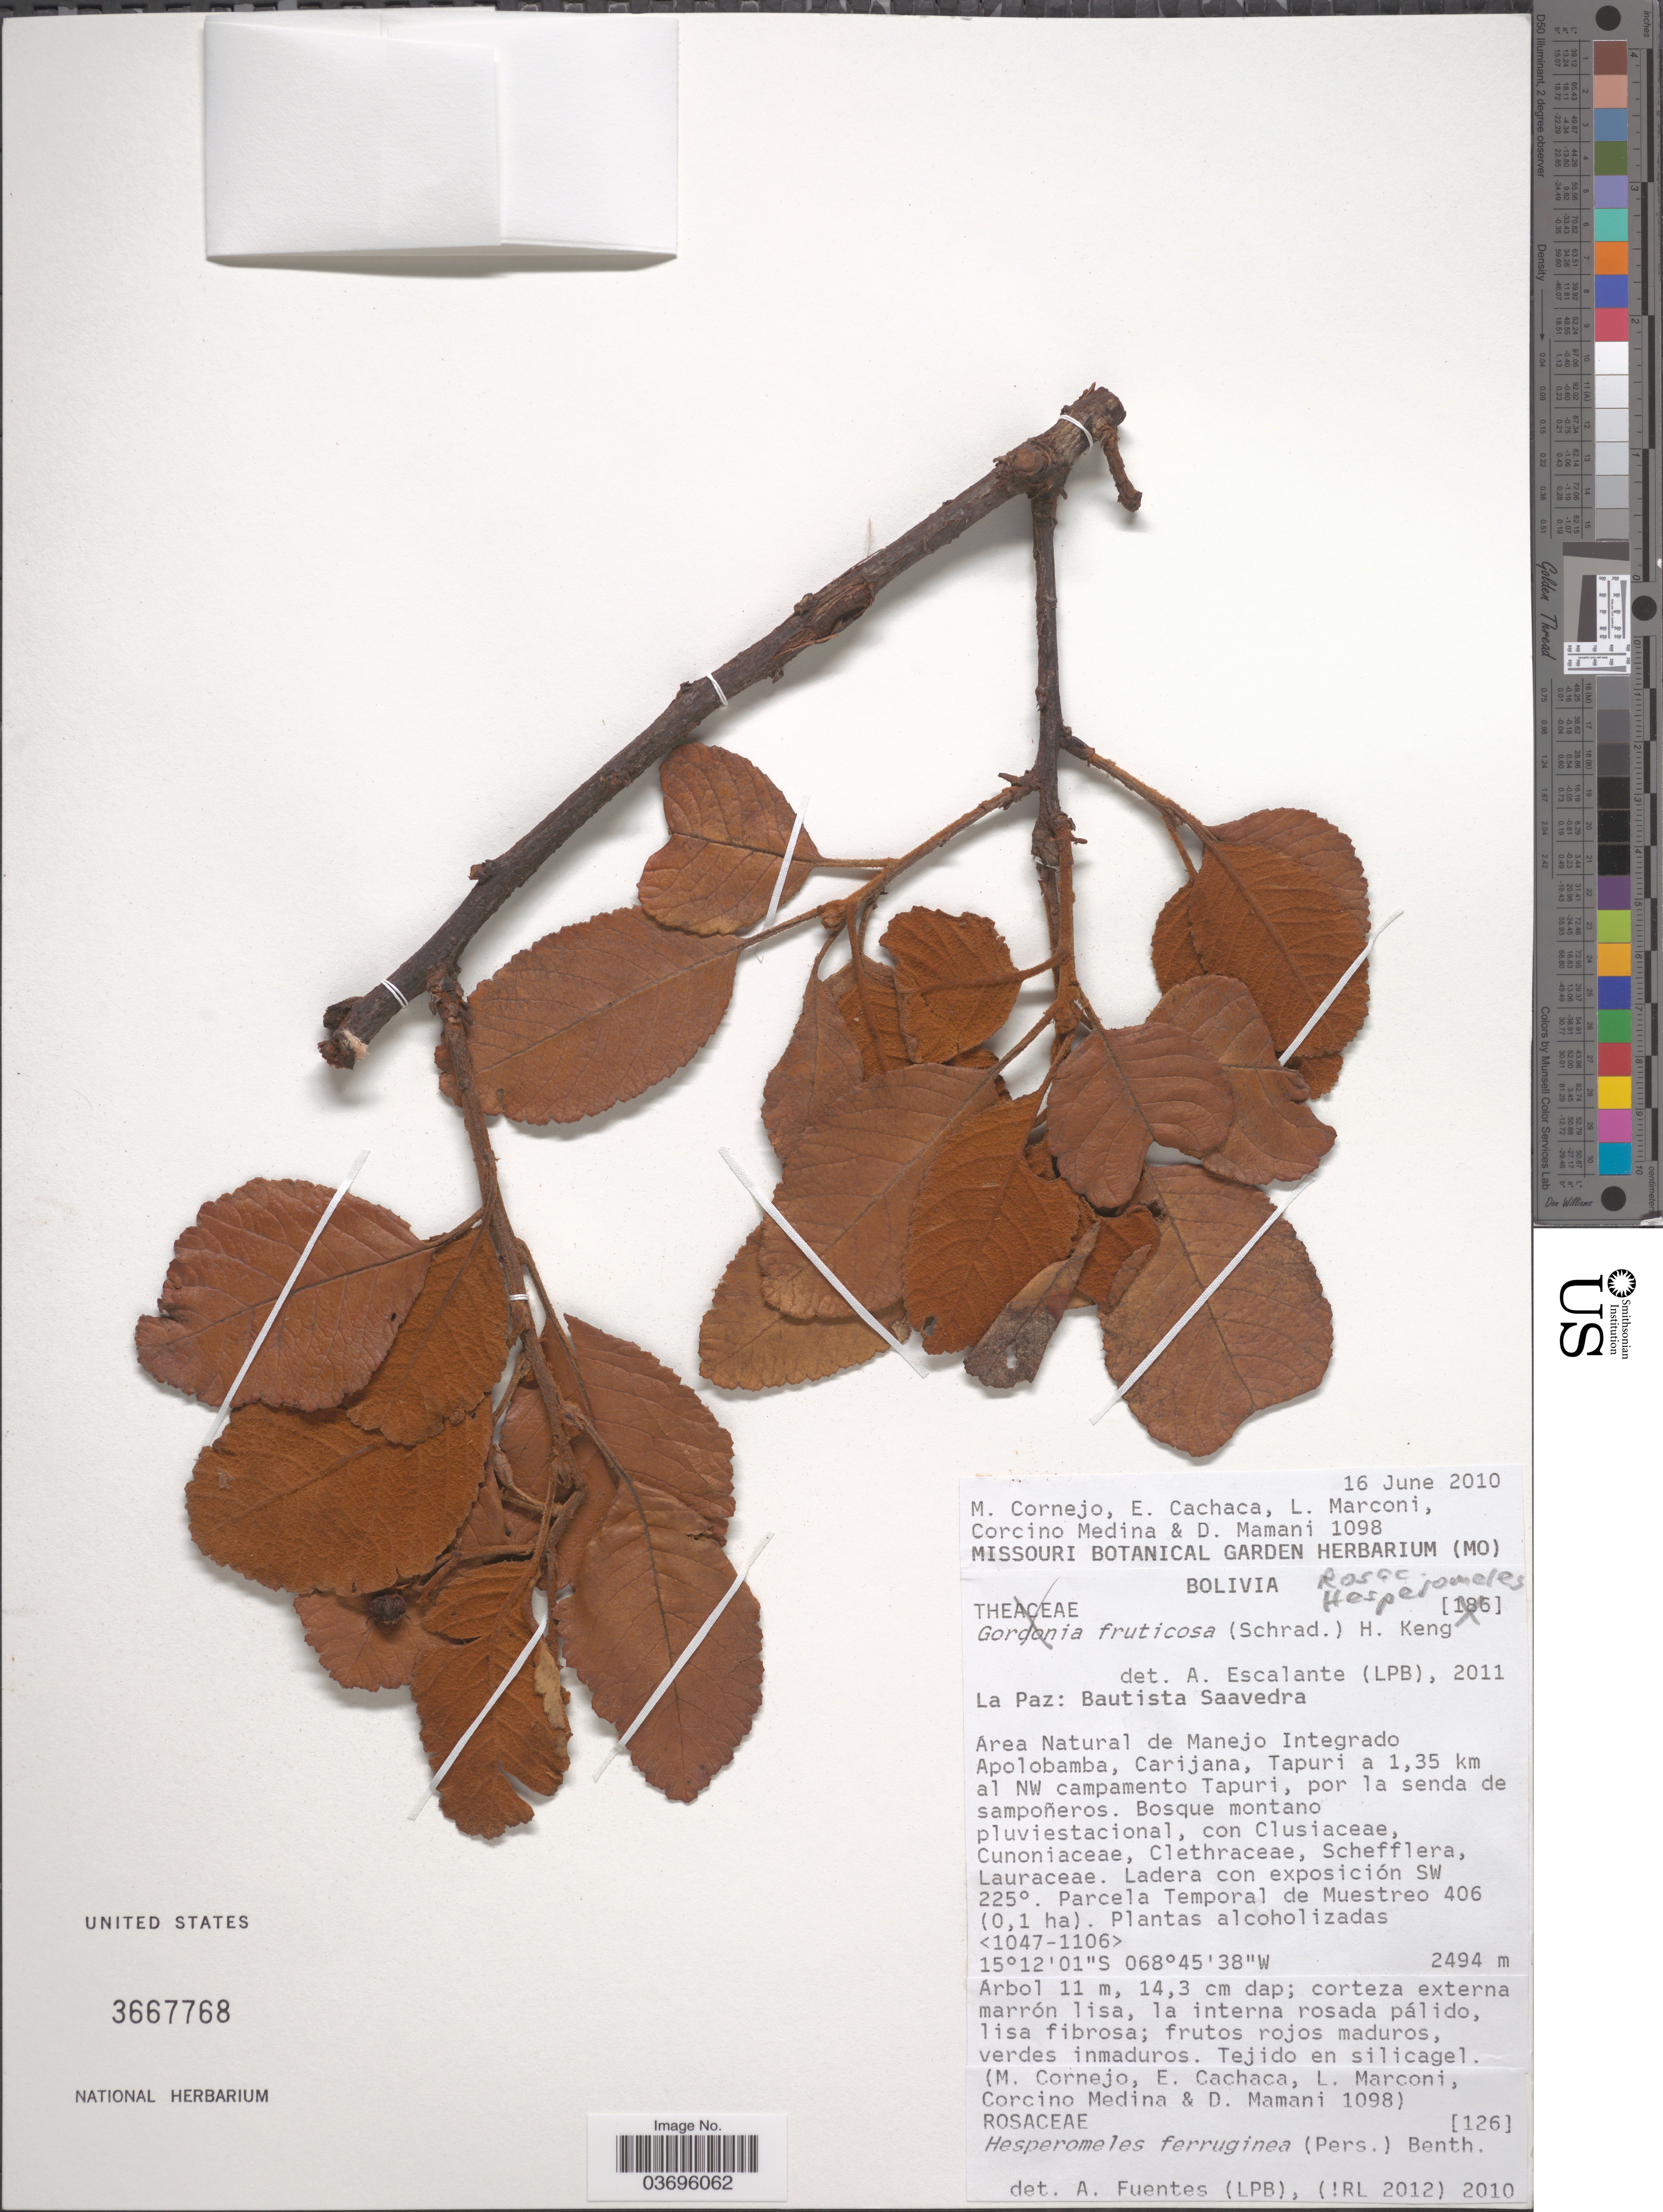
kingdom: Plantae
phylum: Tracheophyta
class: Magnoliopsida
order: Rosales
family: Rosaceae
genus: Hesperomeles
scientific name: Hesperomeles ferruginea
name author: (Juss. ex Pers.) Benth.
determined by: Fuentes, A.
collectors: M. Cornejo, E. Cachaca, L. Marconi, C. Medina & D. Mamani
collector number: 1098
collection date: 2010-06-16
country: Bolivia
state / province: La Paz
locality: Bautista Saavedra. Área Natural de Manejo Integrado Apolobamba, Carijuana, Tapuri a 1,35 km al NW campamento Tapuri, por la senda sampoñerso.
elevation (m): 2494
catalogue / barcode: US 3667768